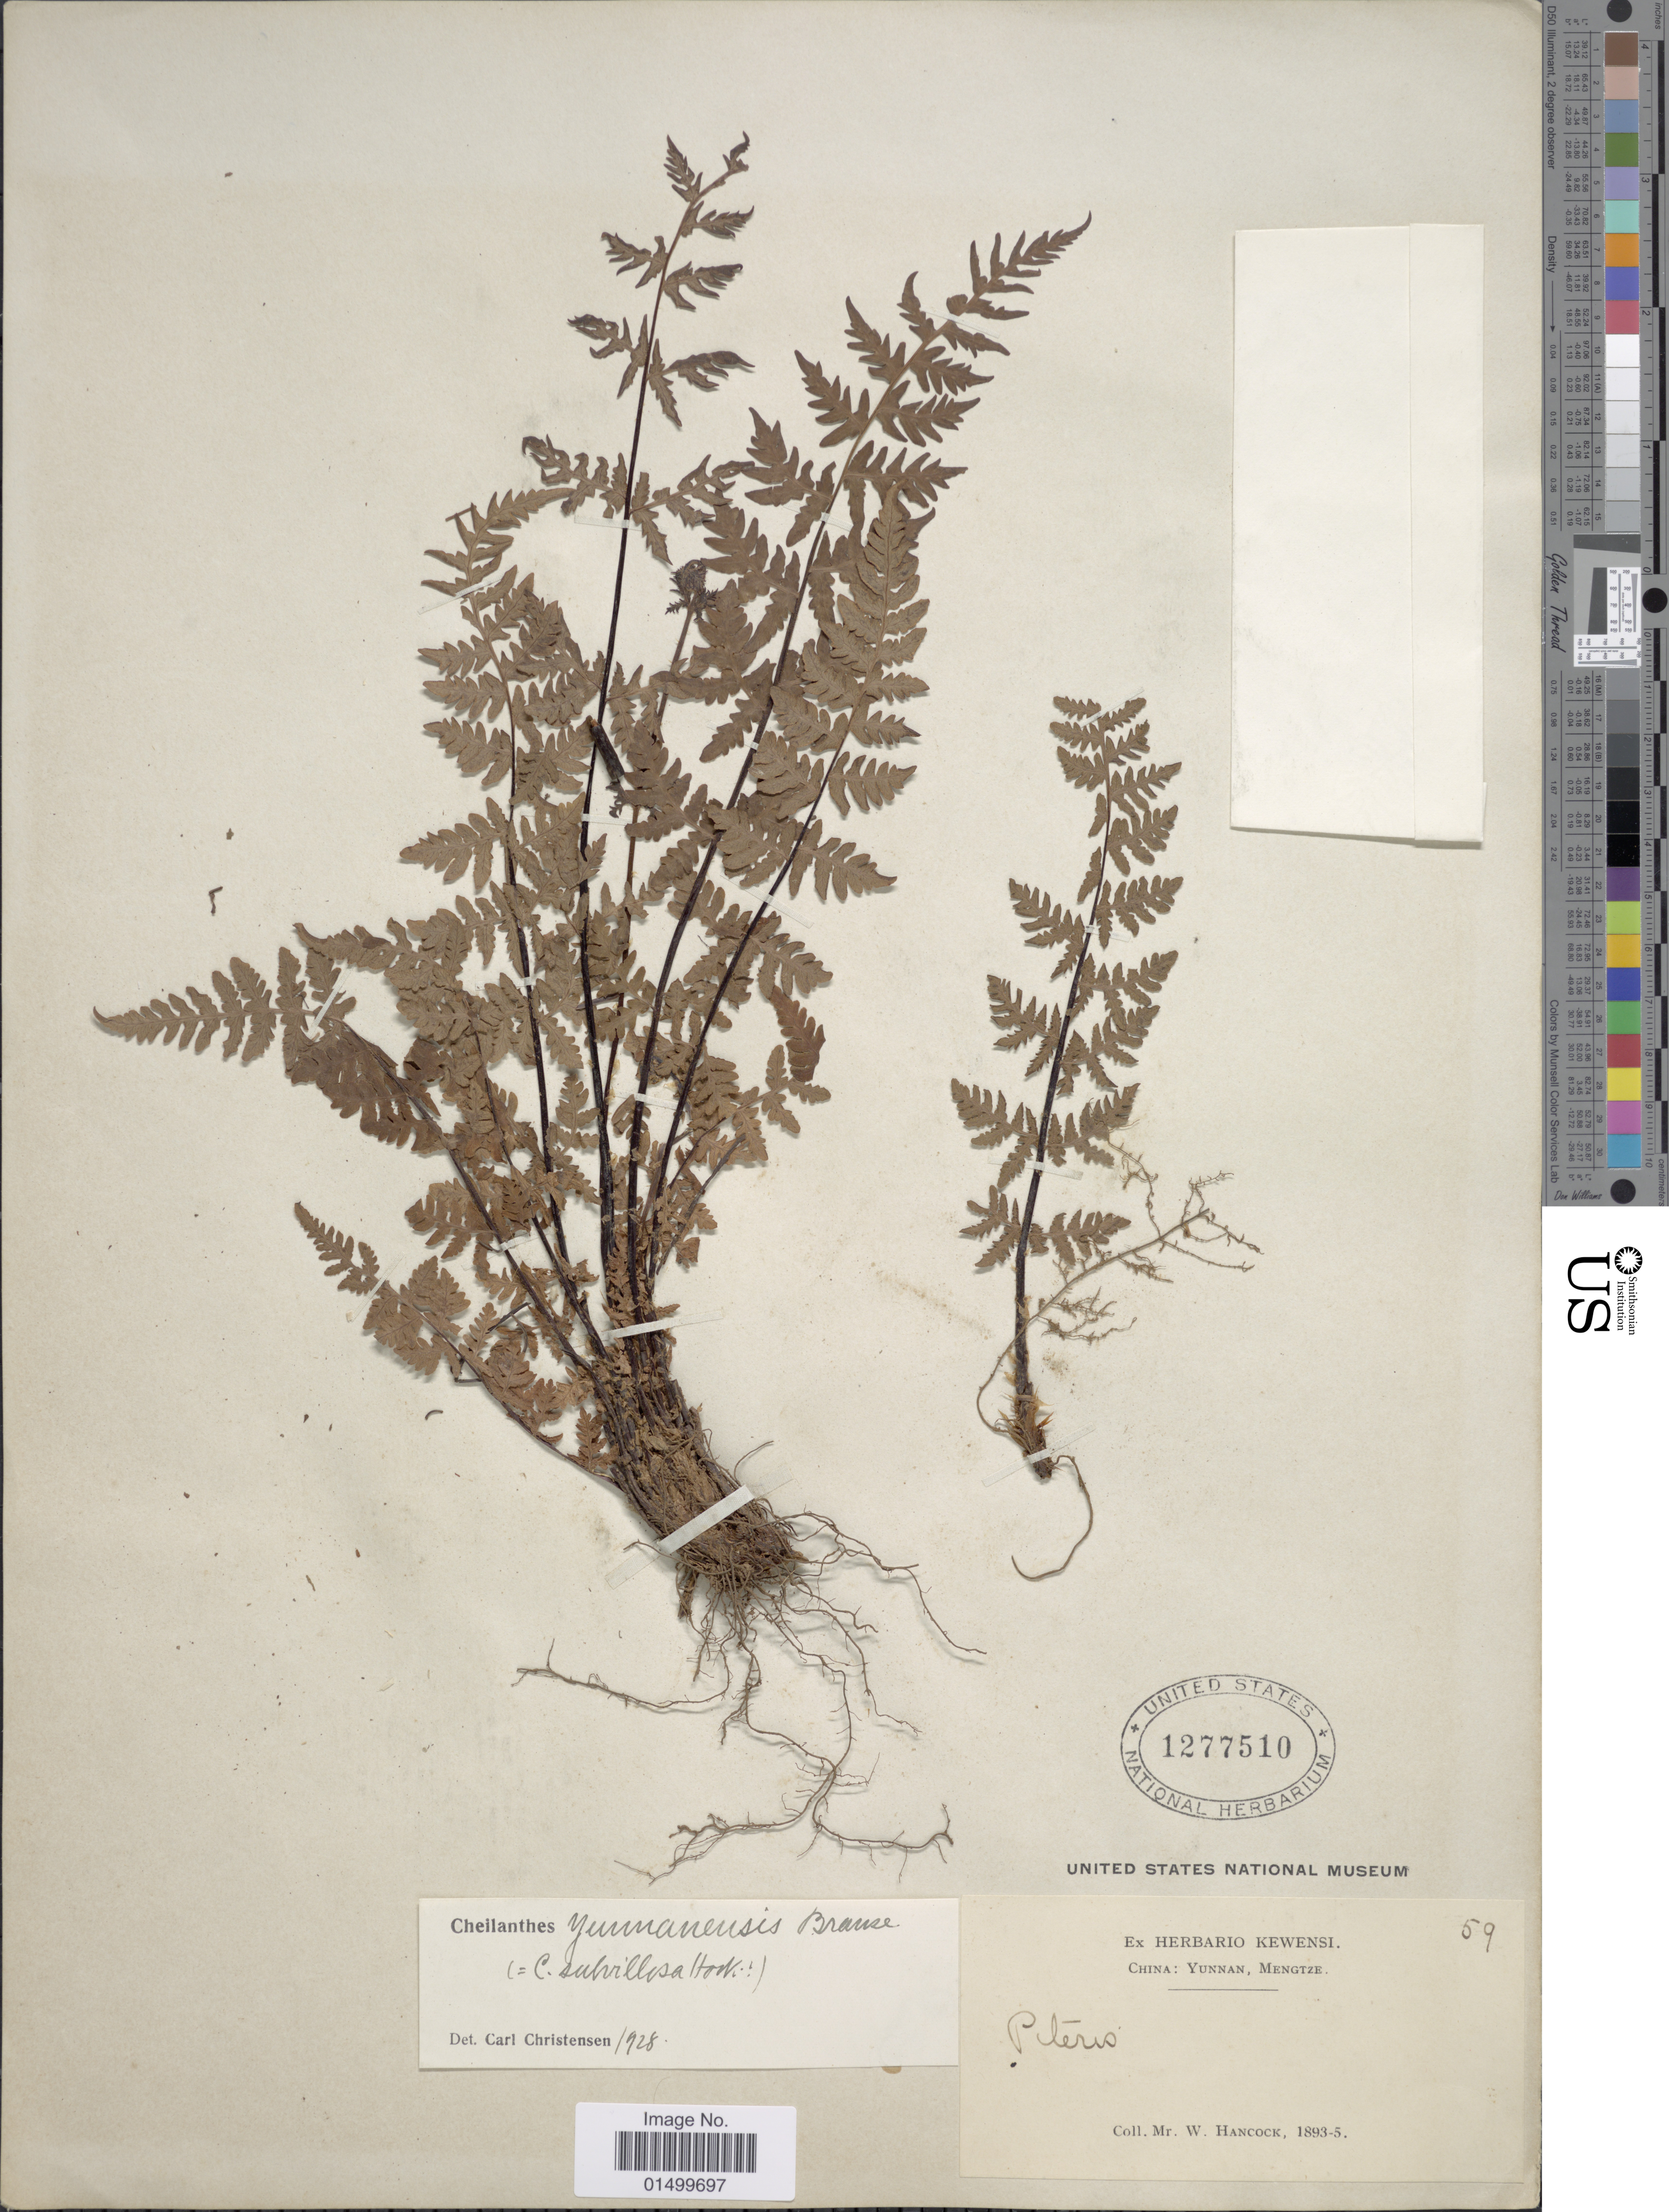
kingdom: Plantae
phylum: Tracheophyta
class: Polypodiopsida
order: Polypodiales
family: Pteridaceae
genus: Cheilanthes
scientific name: Cheilanthes subvillosum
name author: Hook.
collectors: W. Hancock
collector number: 59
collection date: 1893/1895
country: China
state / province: Yunnan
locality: Mengtze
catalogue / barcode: US 1277510